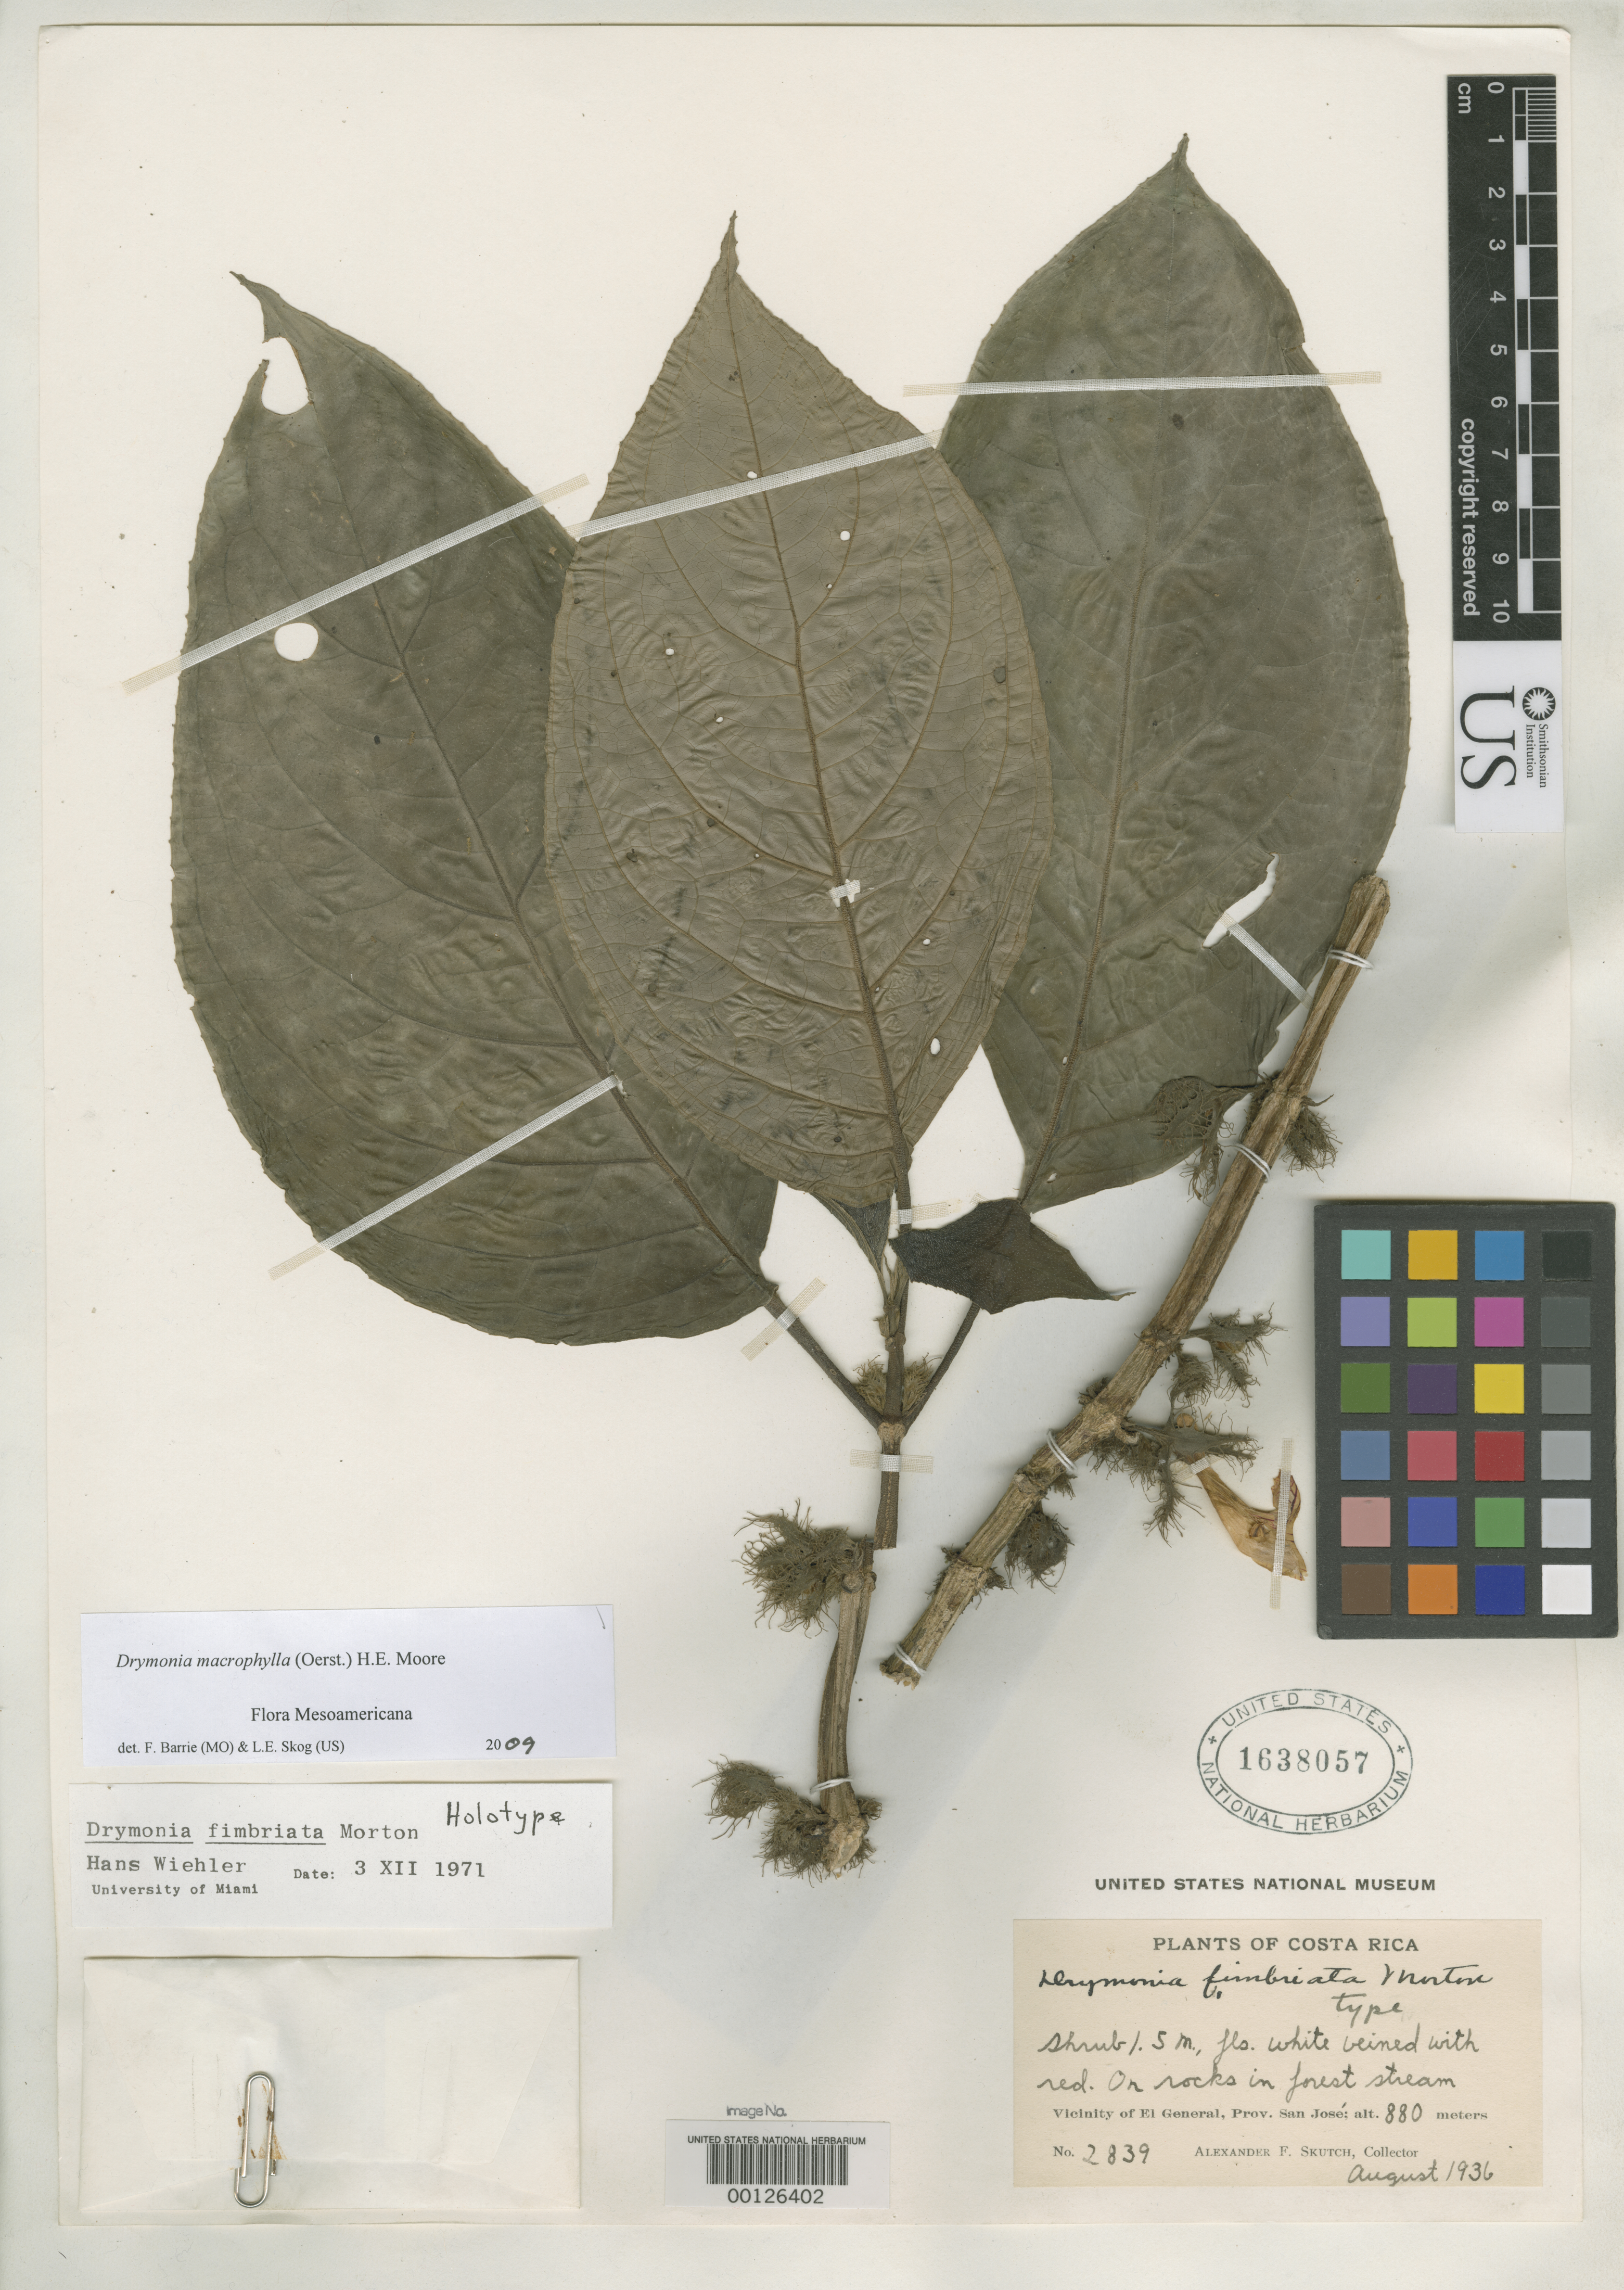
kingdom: Plantae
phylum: Tracheophyta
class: Magnoliopsida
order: Lamiales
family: Gesneriaceae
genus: Drymonia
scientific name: Drymonia fimbriata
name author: C.V. Morton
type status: Holotype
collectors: A. F. Skutch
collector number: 2839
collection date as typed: Aug 1936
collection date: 1936-08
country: Costa Rica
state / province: San José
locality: Near El General.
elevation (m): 880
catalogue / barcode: US 1638057